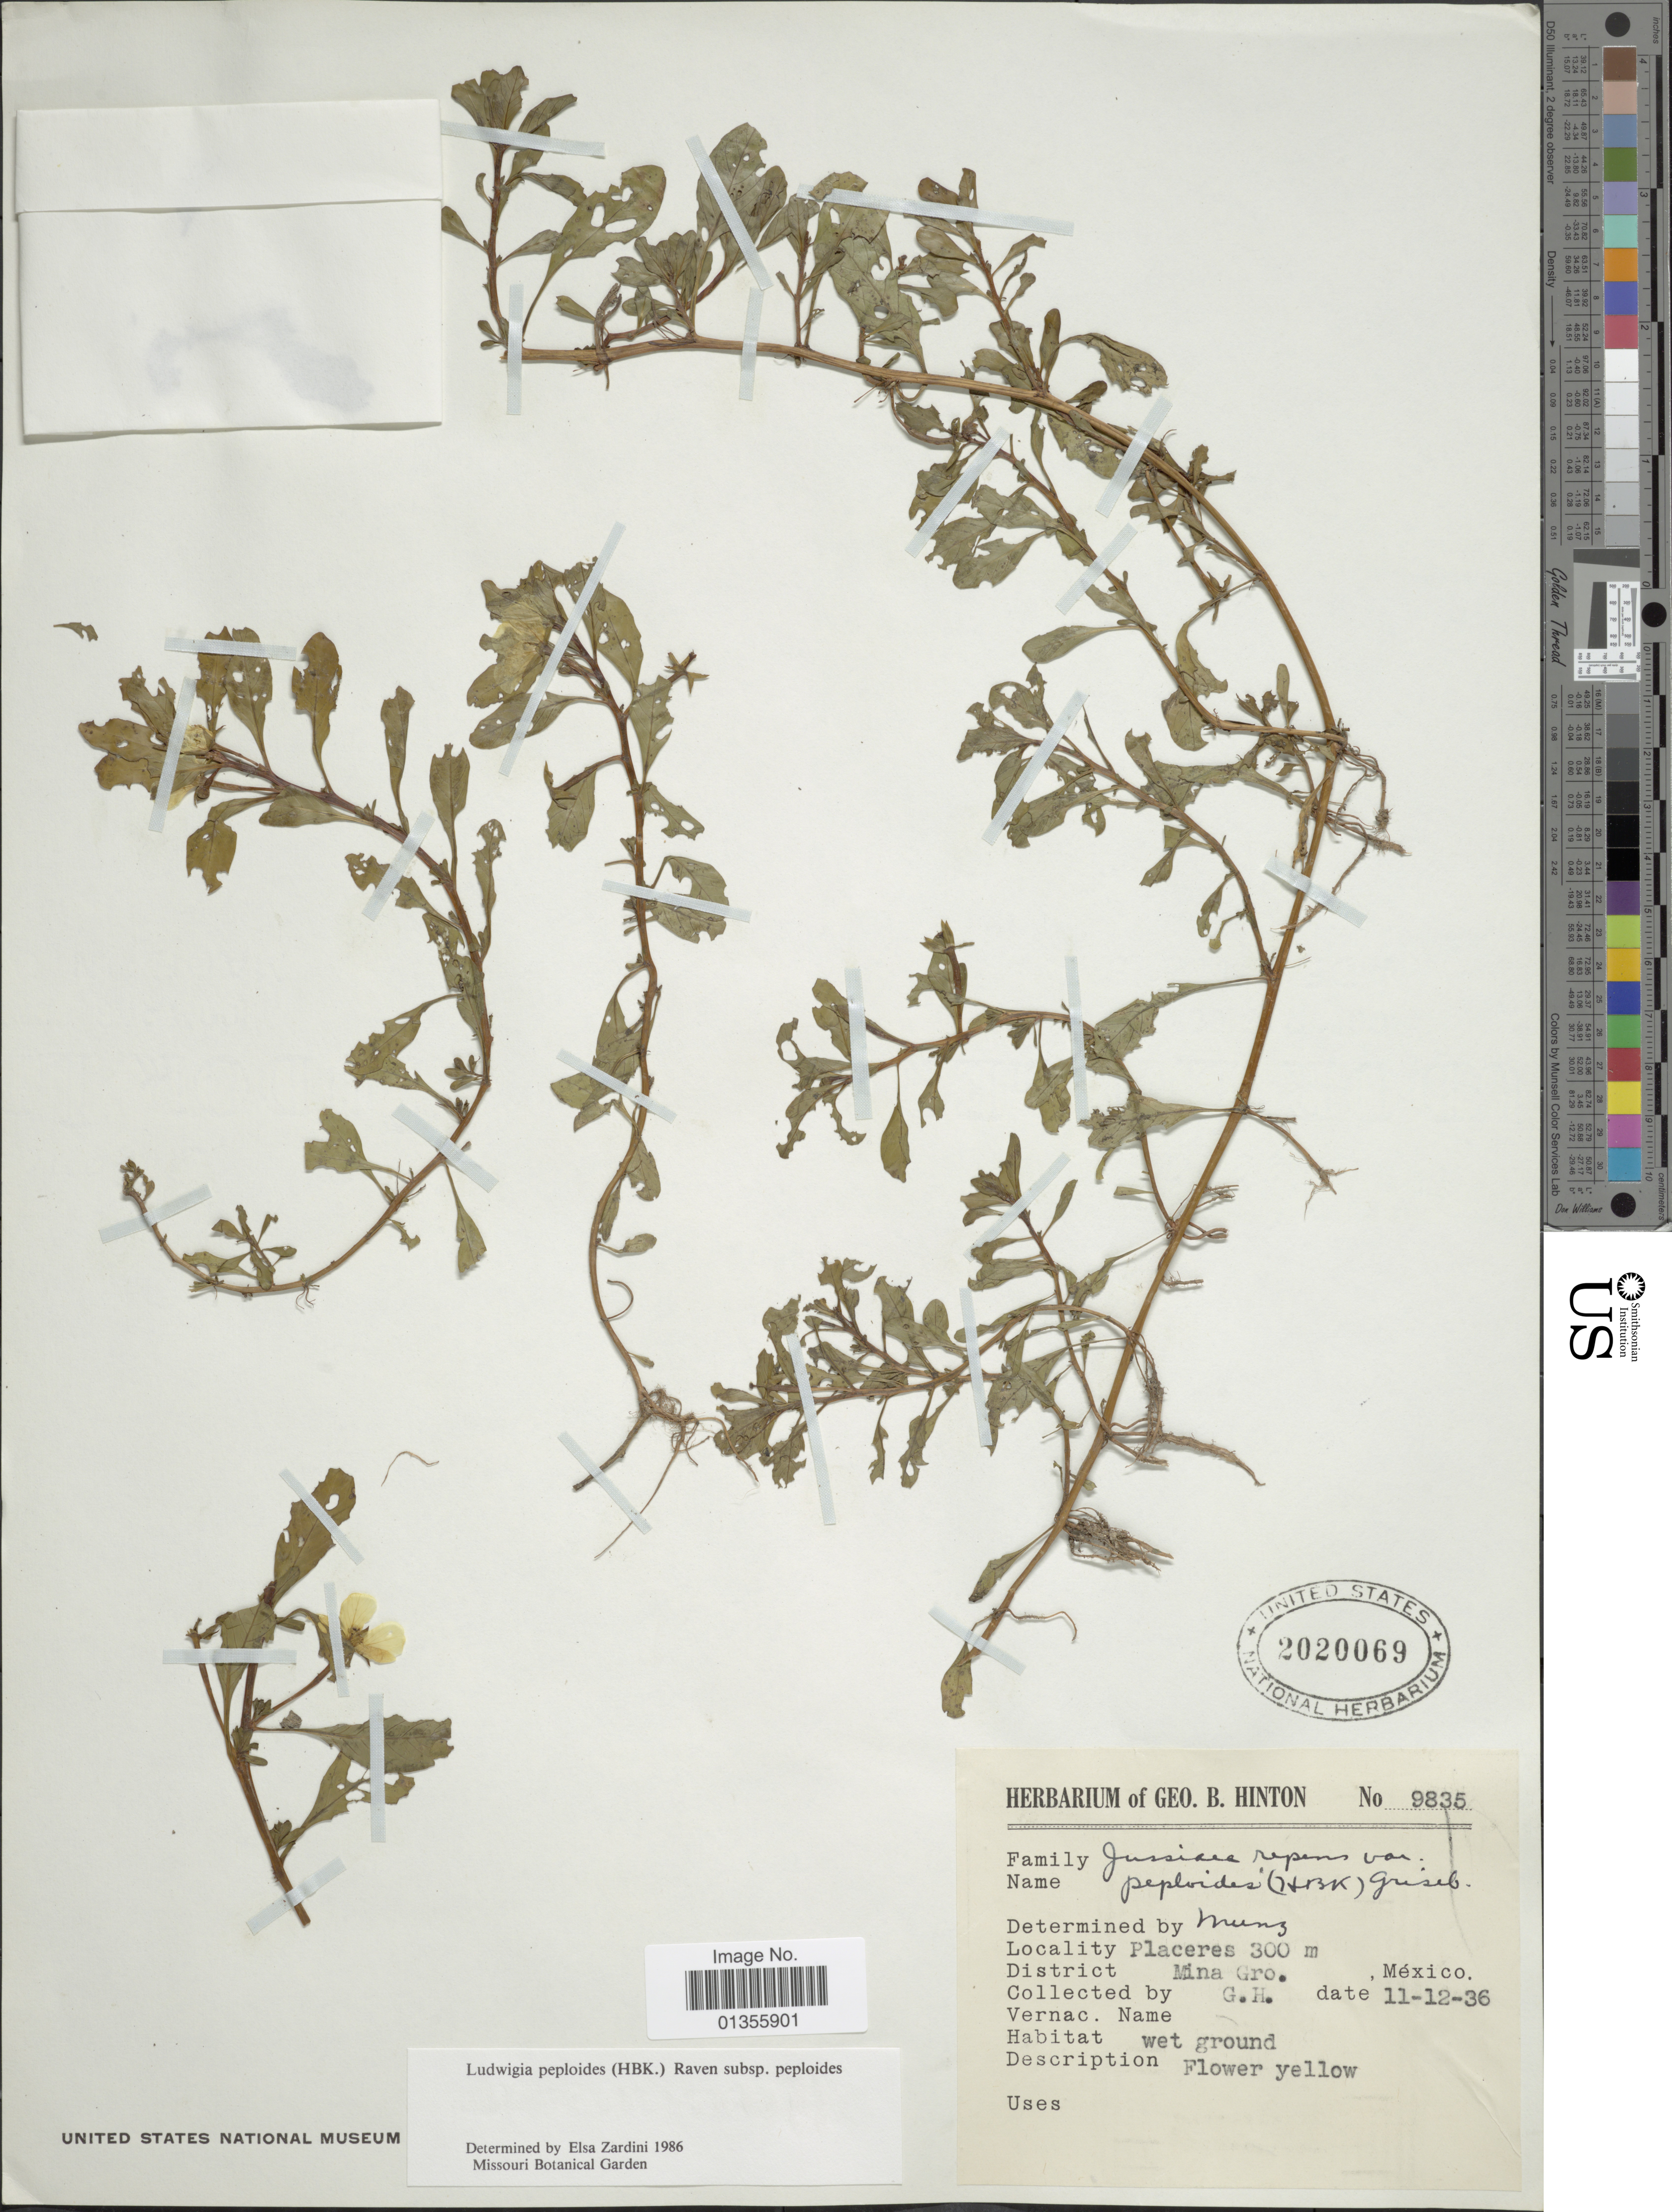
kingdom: Plantae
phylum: Tracheophyta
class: Magnoliopsida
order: Myrtales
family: Onagraceae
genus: Ludwigia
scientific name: Ludwigia peploides subsp. peploides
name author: (Kunth) P.H. Raven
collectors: G. B. Hinton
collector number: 9835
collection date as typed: Transcribed d/m/y: 12/11/36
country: Mexico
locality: Placeres. District Mina Gro.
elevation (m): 300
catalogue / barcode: US 2020069